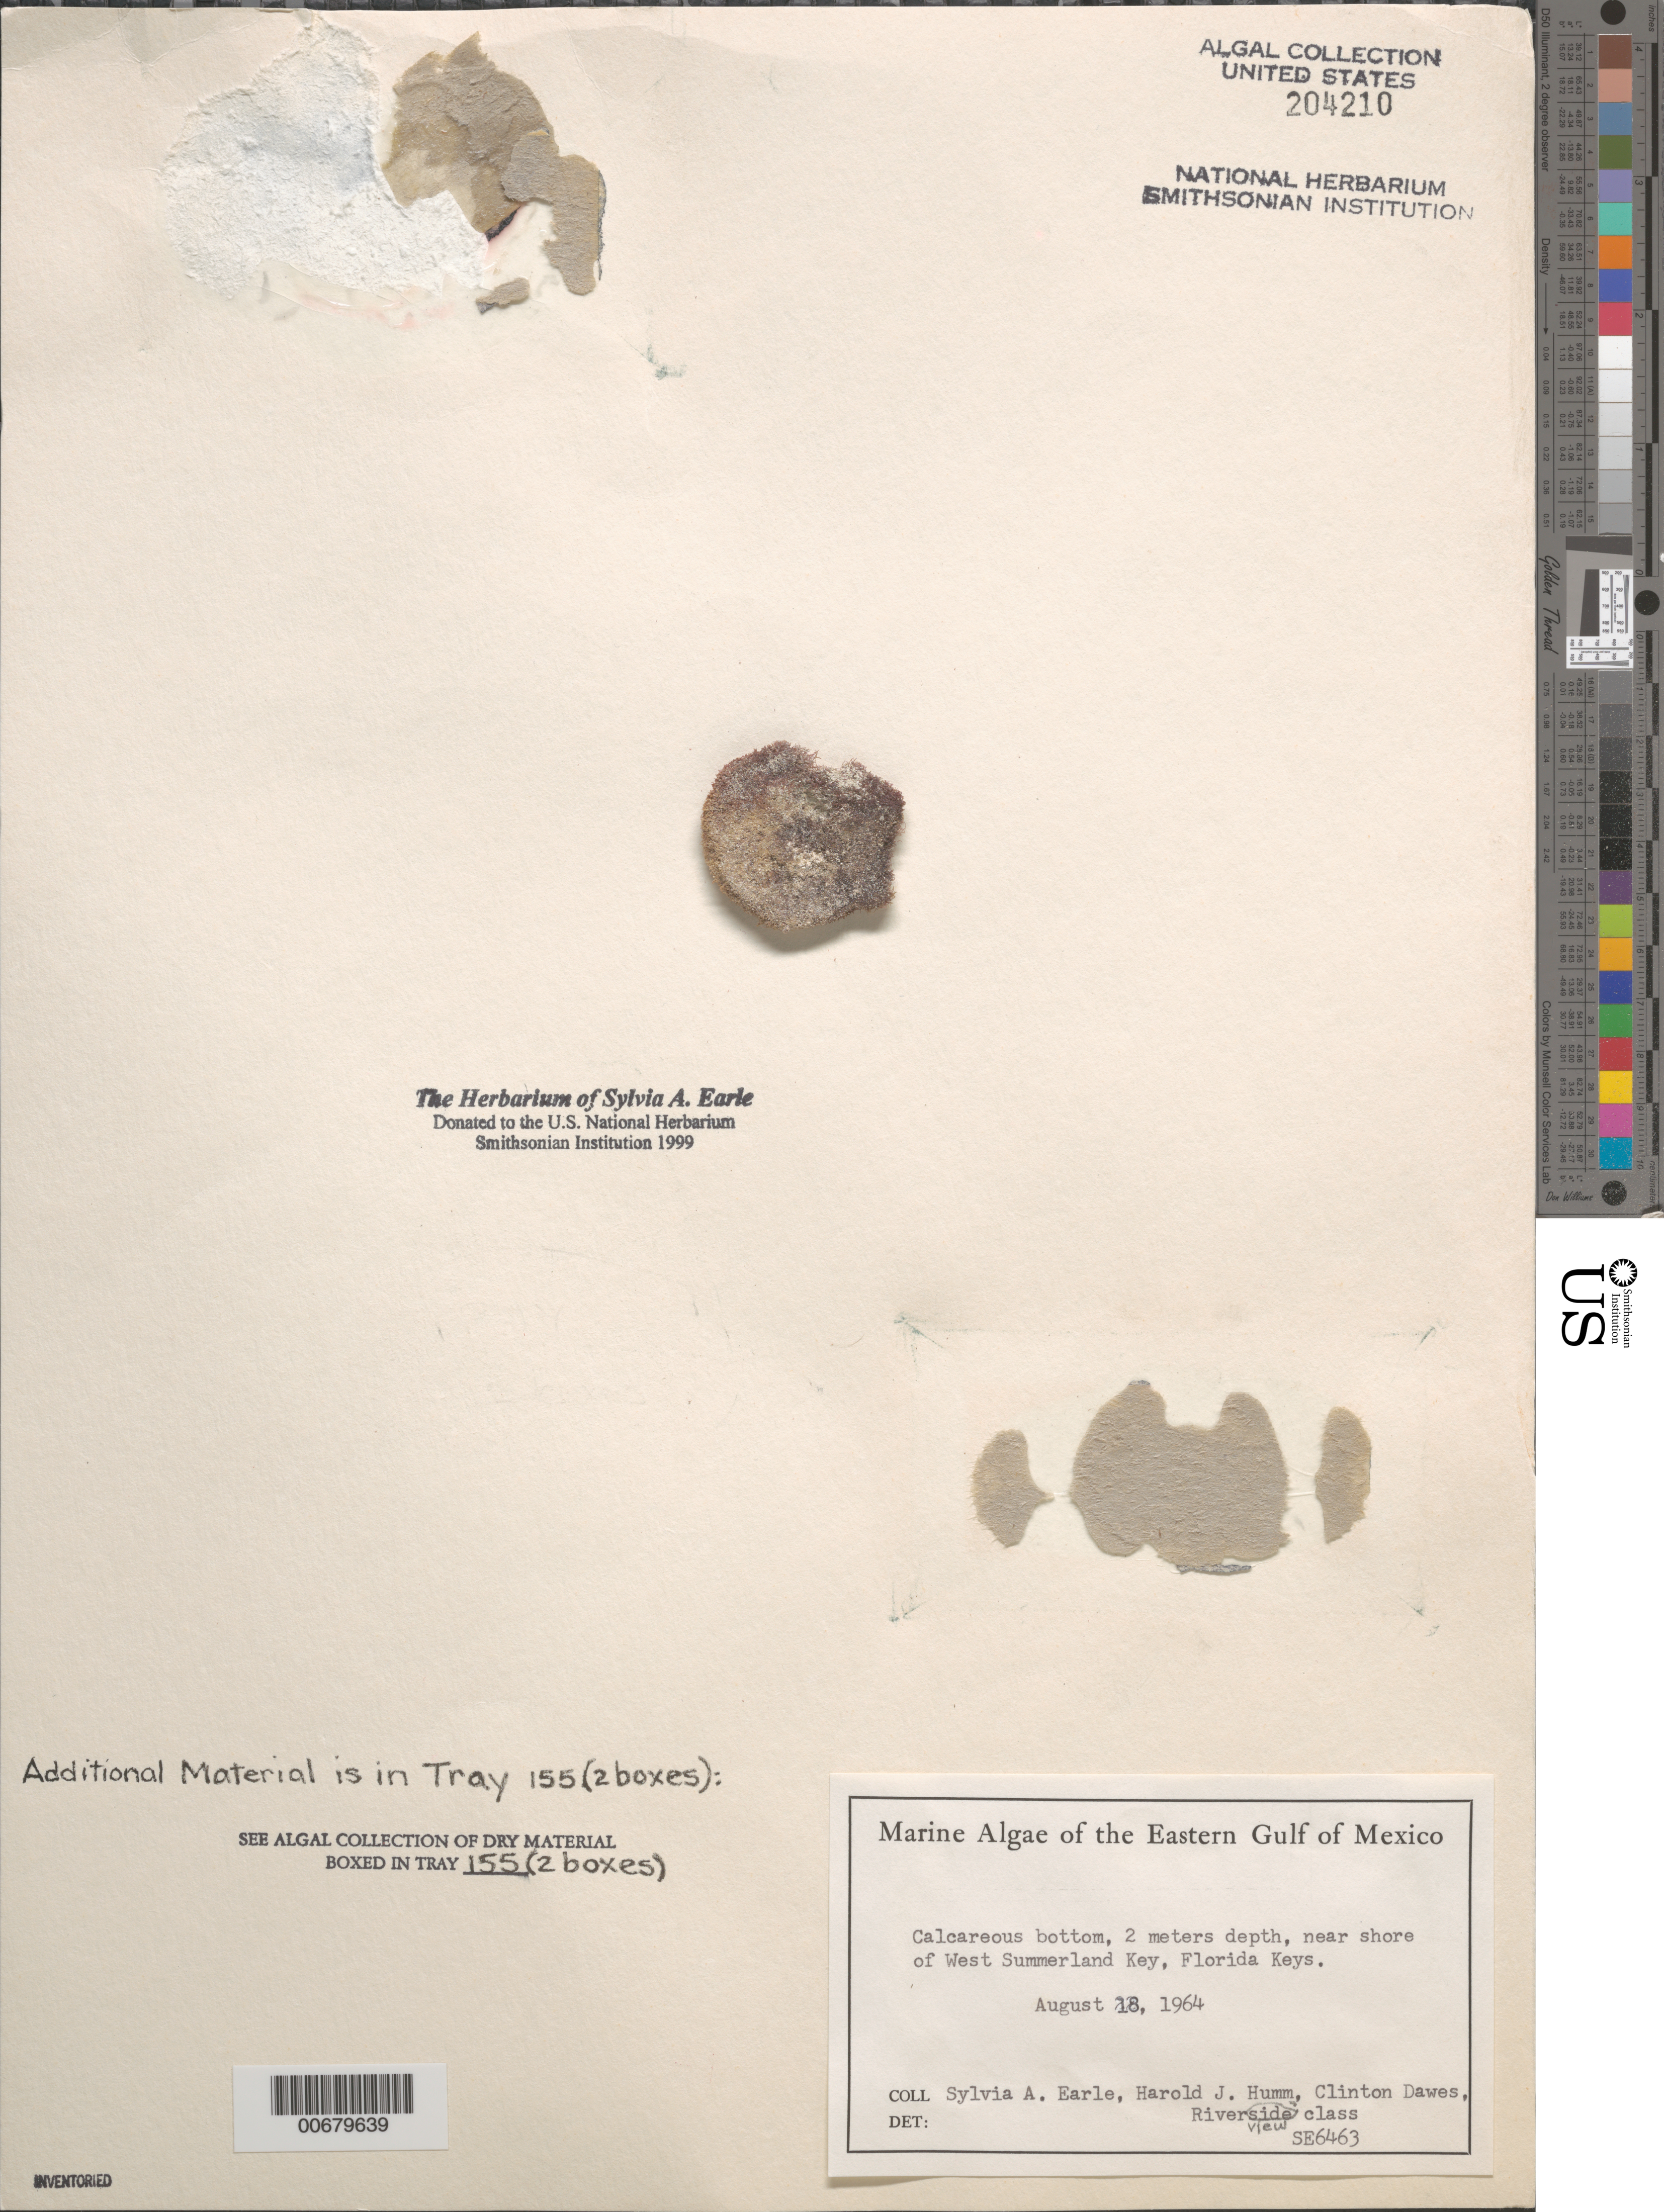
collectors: S. A. Earle, H. J. Humm, C. Dawes & Riverview Class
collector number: SE 6463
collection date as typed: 18 Aug 1964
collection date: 1964-08-18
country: United States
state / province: Florida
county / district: Monroe County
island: West Summerland Key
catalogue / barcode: US 204210